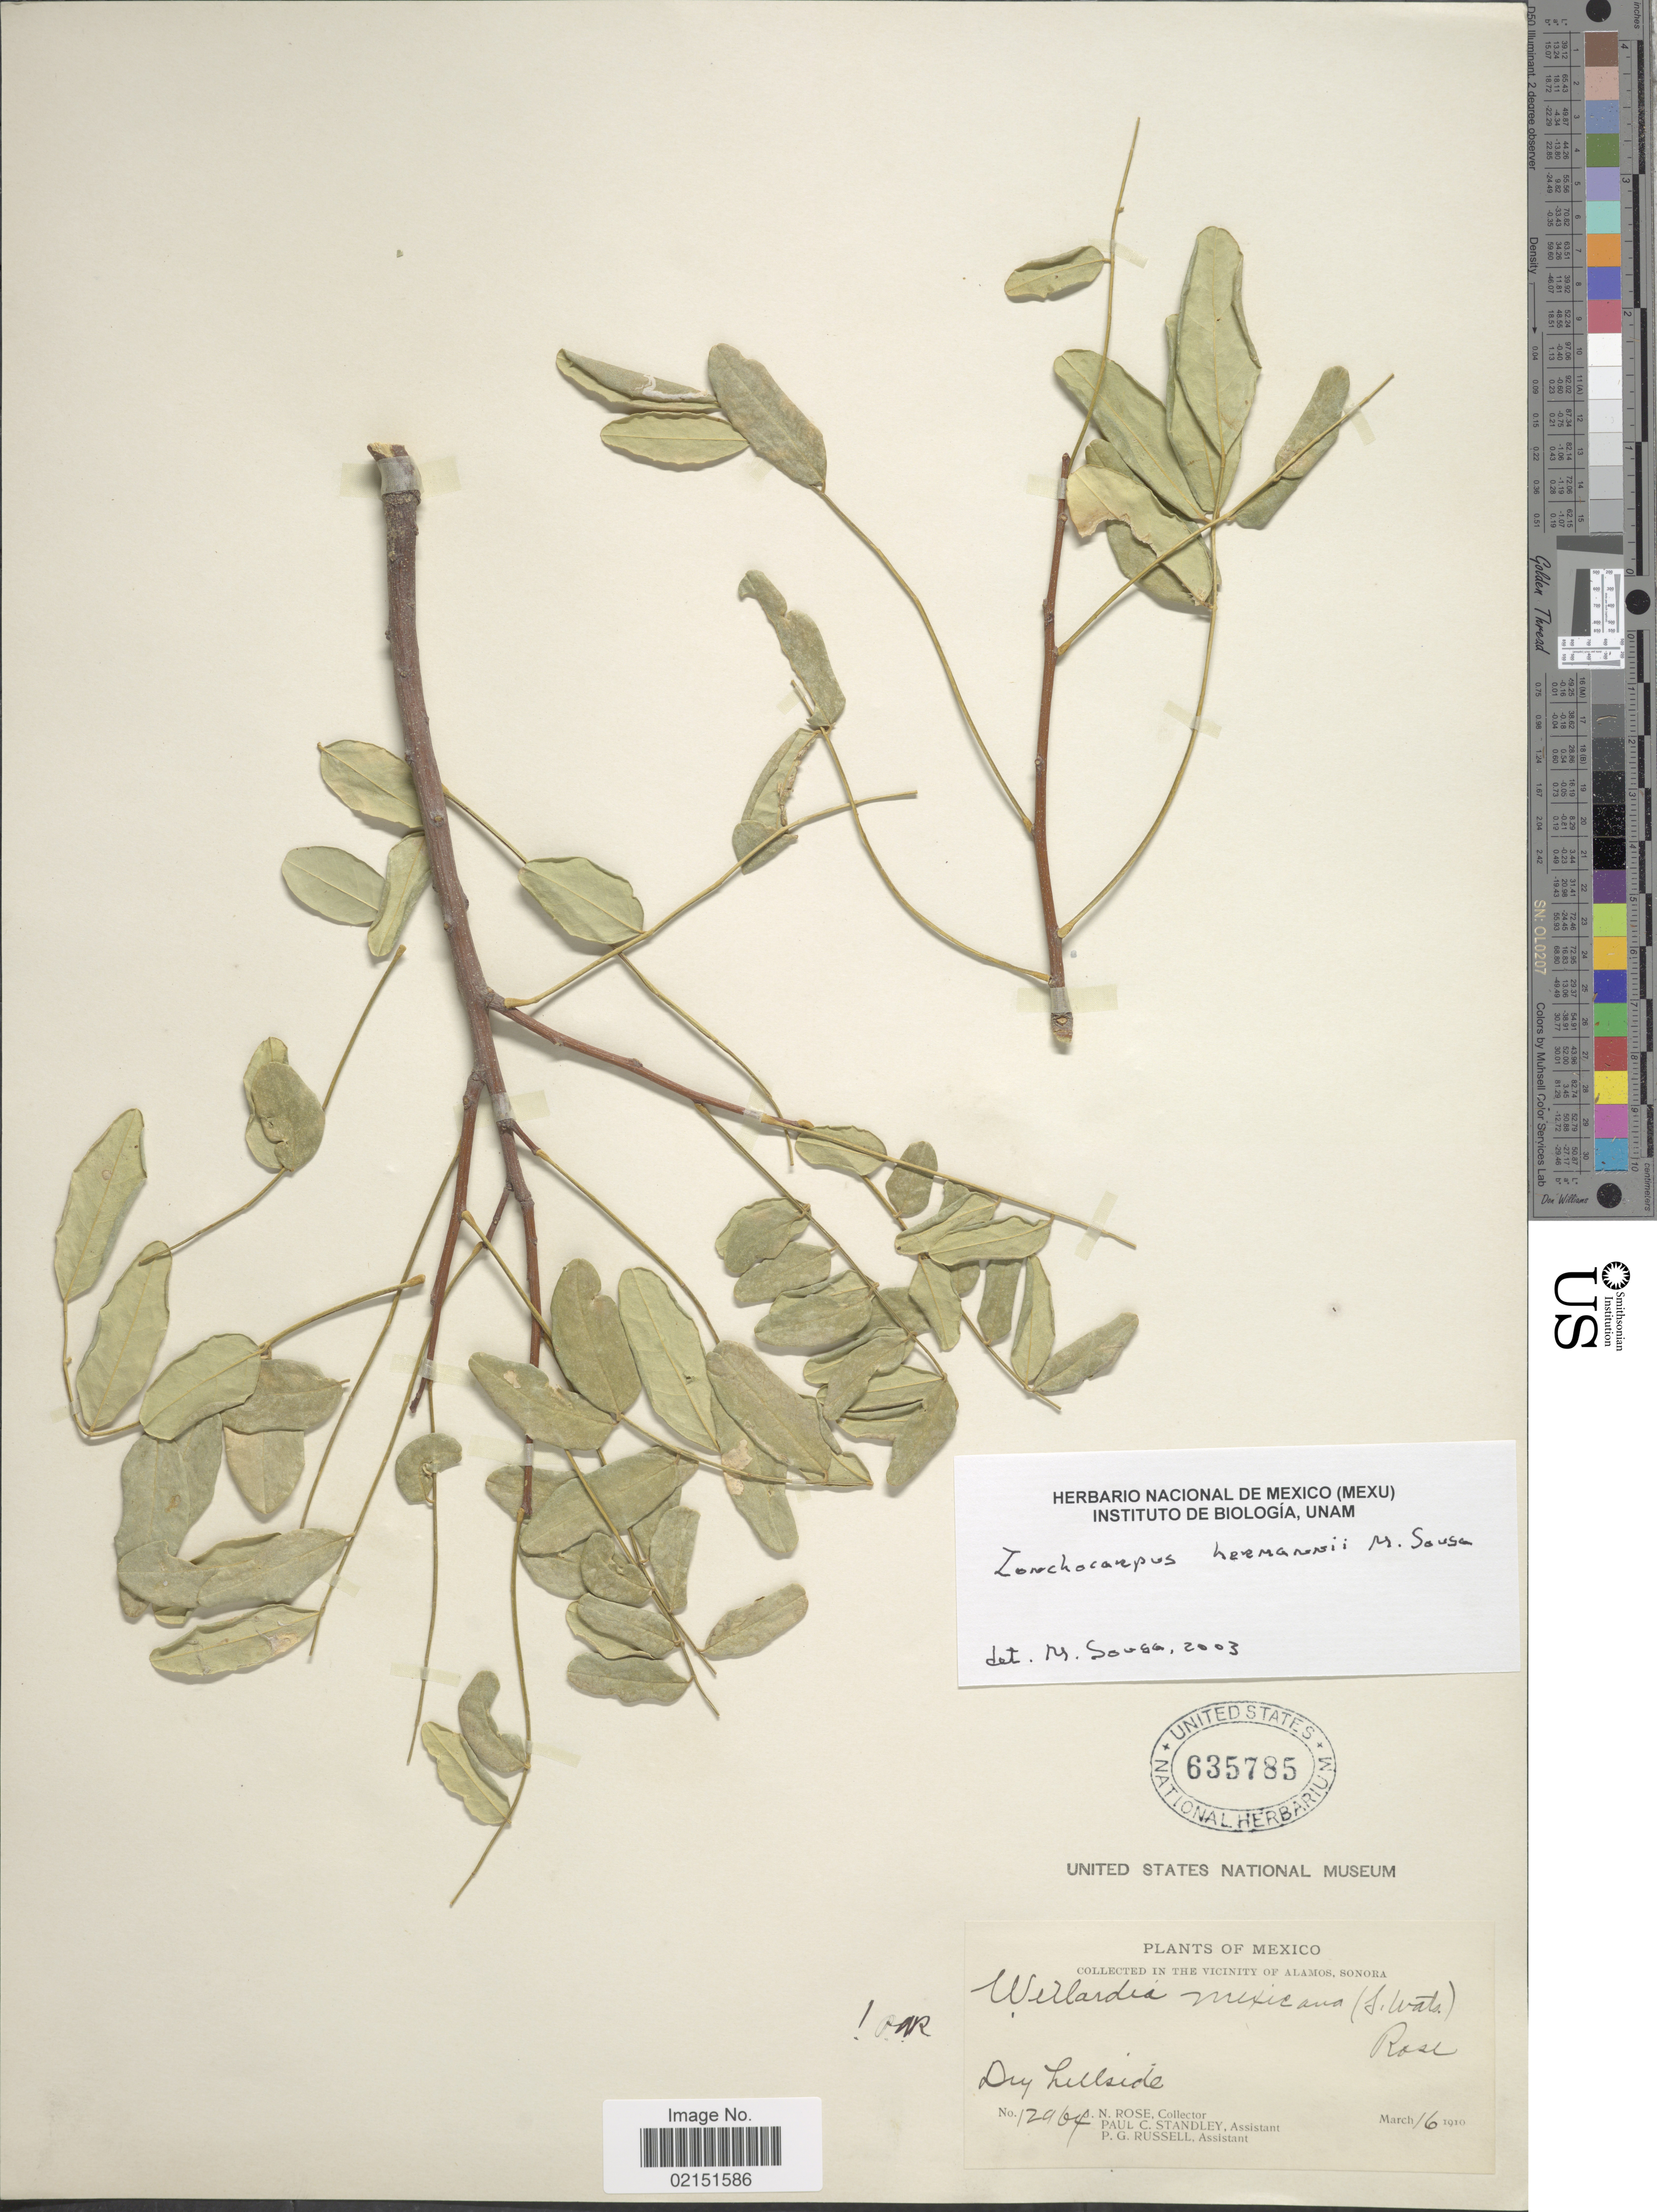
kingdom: Plantae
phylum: Tracheophyta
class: Magnoliopsida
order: Fabales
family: Fabaceae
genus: Lonchocarpus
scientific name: Lonchocarpus hermannii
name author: M. Sousa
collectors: J. N. Rose, P. C. Standley & P. G. Russell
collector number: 12964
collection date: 1910-03-16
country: Mexico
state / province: Sonora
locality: In the Vicinity of Alamos, Sonora. Dry hillside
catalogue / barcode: US 635785